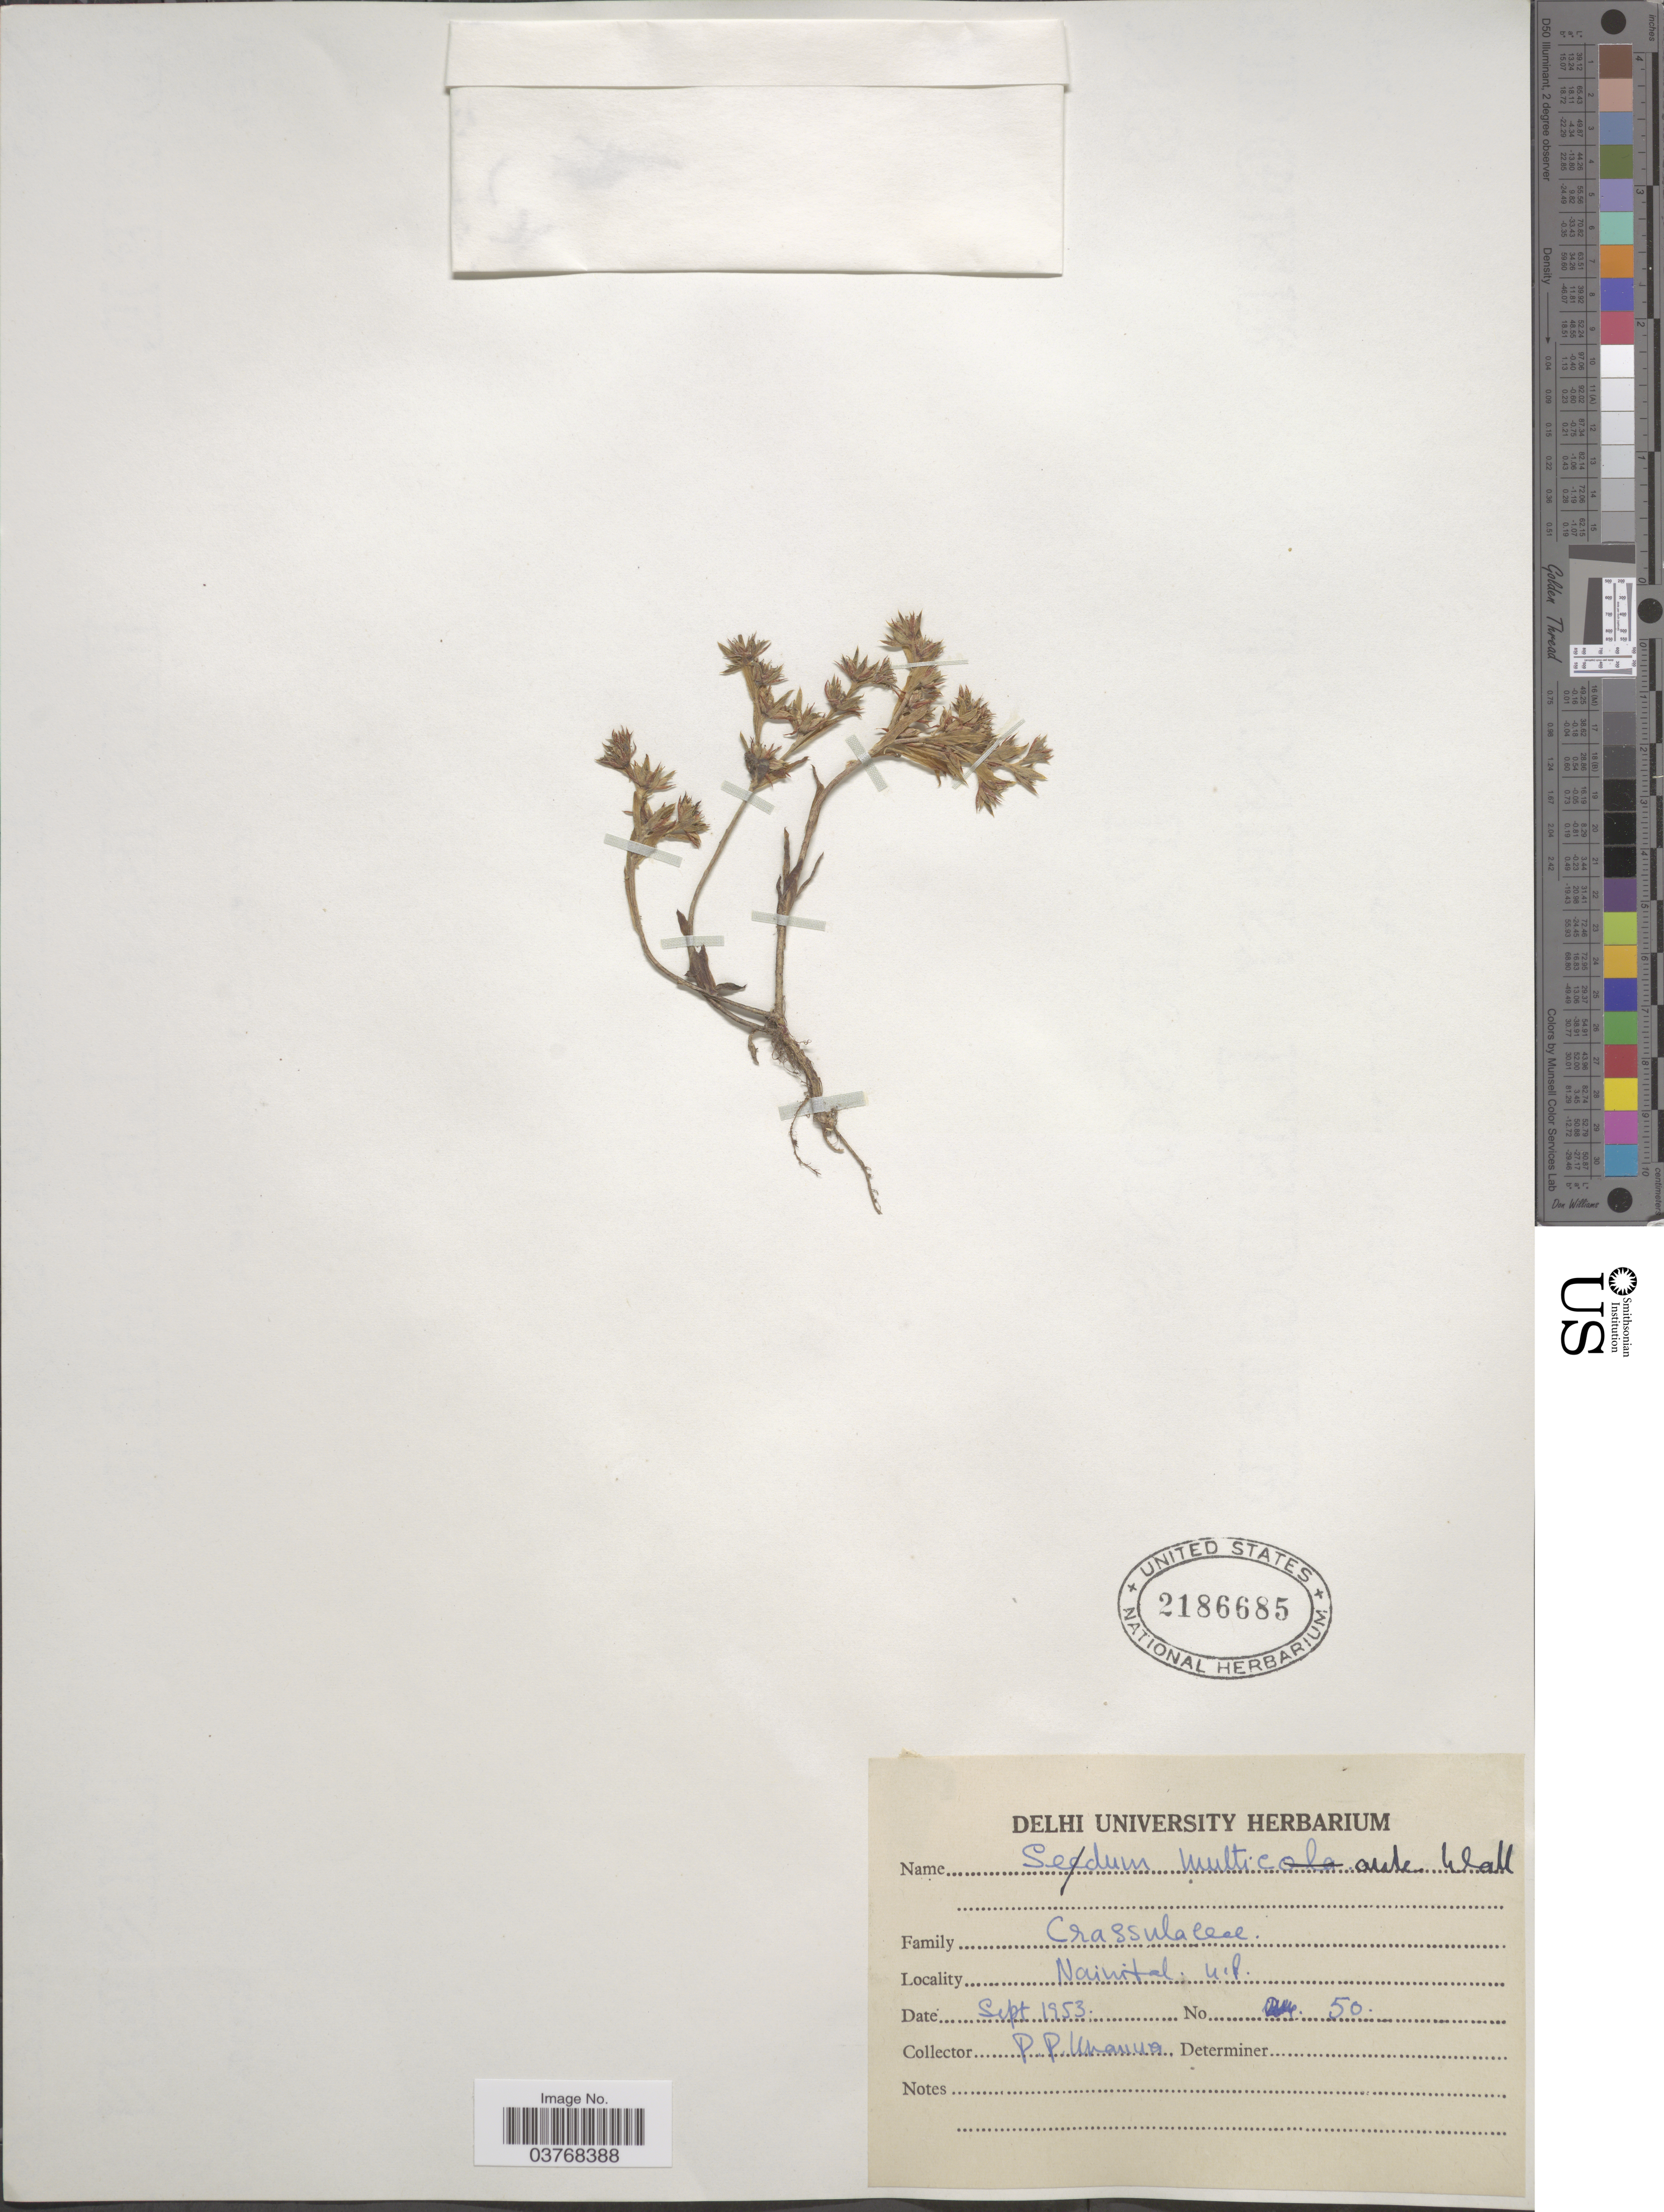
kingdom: Plantae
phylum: Tracheophyta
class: Magnoliopsida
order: Saxifragales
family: Crassulaceae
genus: Sedum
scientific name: Sedum multicaule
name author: Wall. ex Lindl.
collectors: P. Khanna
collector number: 50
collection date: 1953-09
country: India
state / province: Uttarakhand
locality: Nainital U. P.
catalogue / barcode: US 2186685